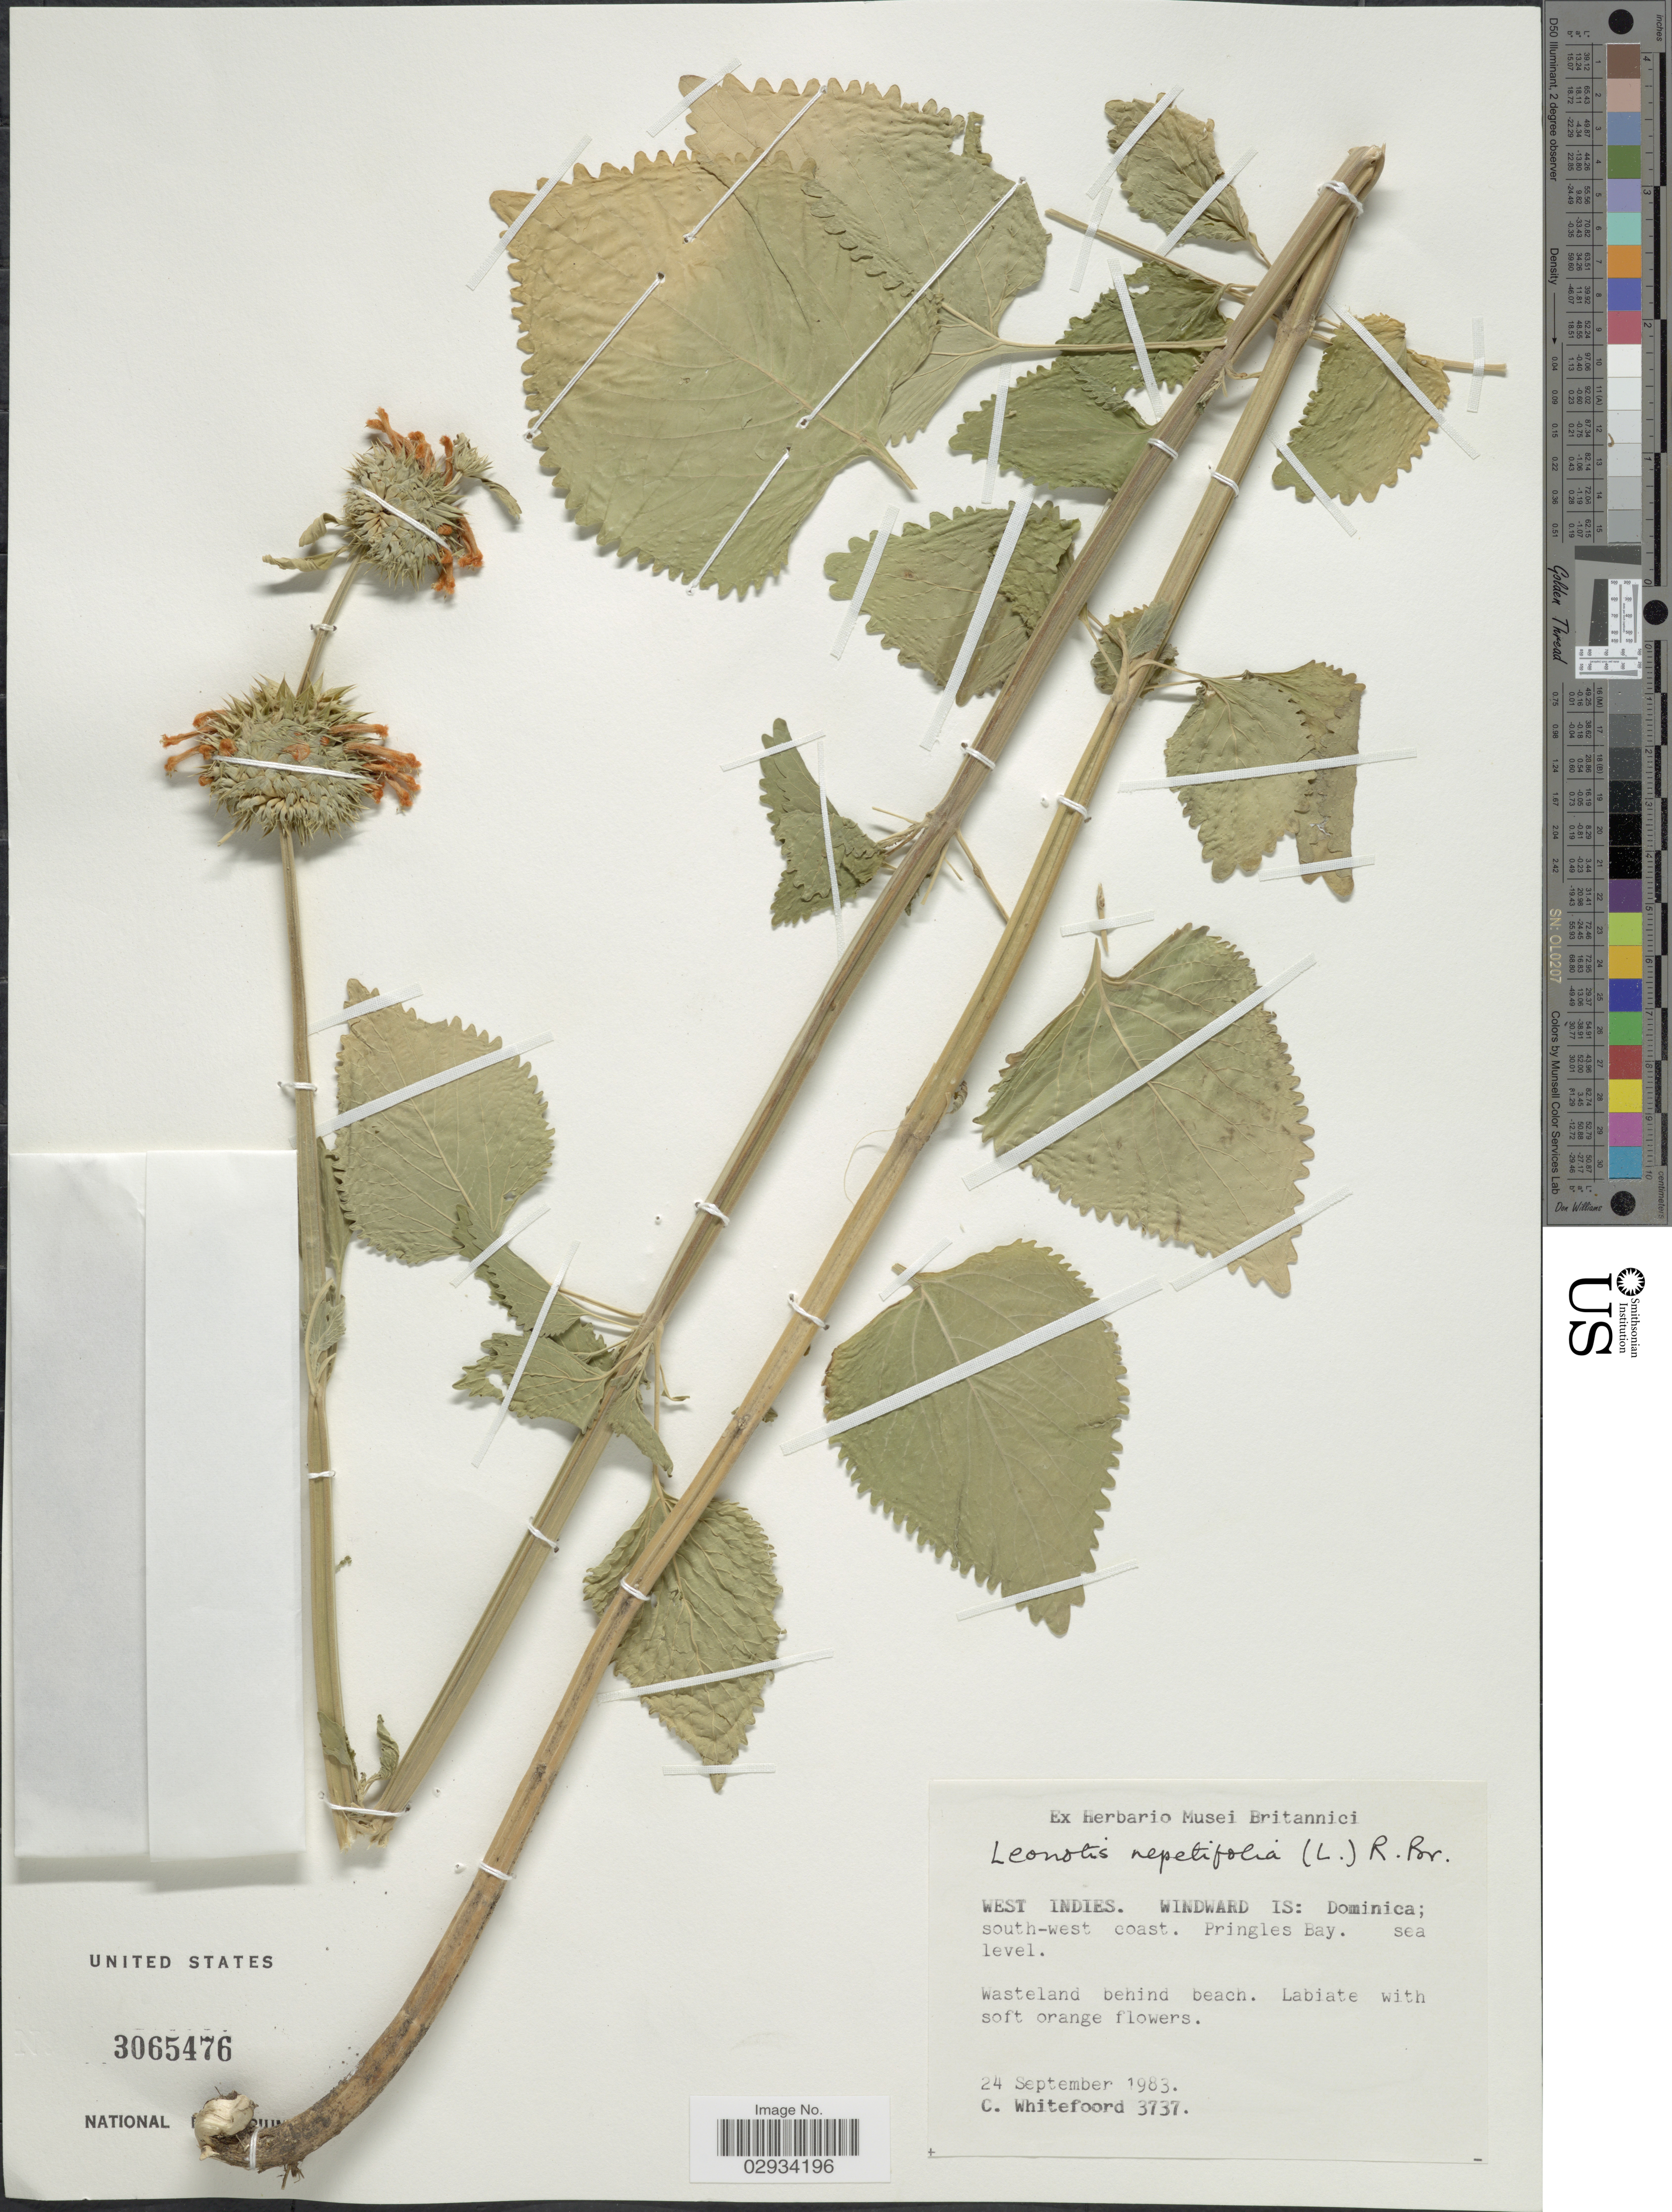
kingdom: Plantae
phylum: Tracheophyta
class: Magnoliopsida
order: Lamiales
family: Lamiaceae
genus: Leonotis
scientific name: Leonotis nepetifolia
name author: (L.) R. Br.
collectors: C. Whitefoord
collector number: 3737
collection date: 1983-09-24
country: Dominica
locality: West Indies. Windward Is: south-west coast. Pringles Bay.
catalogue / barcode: US 3065476